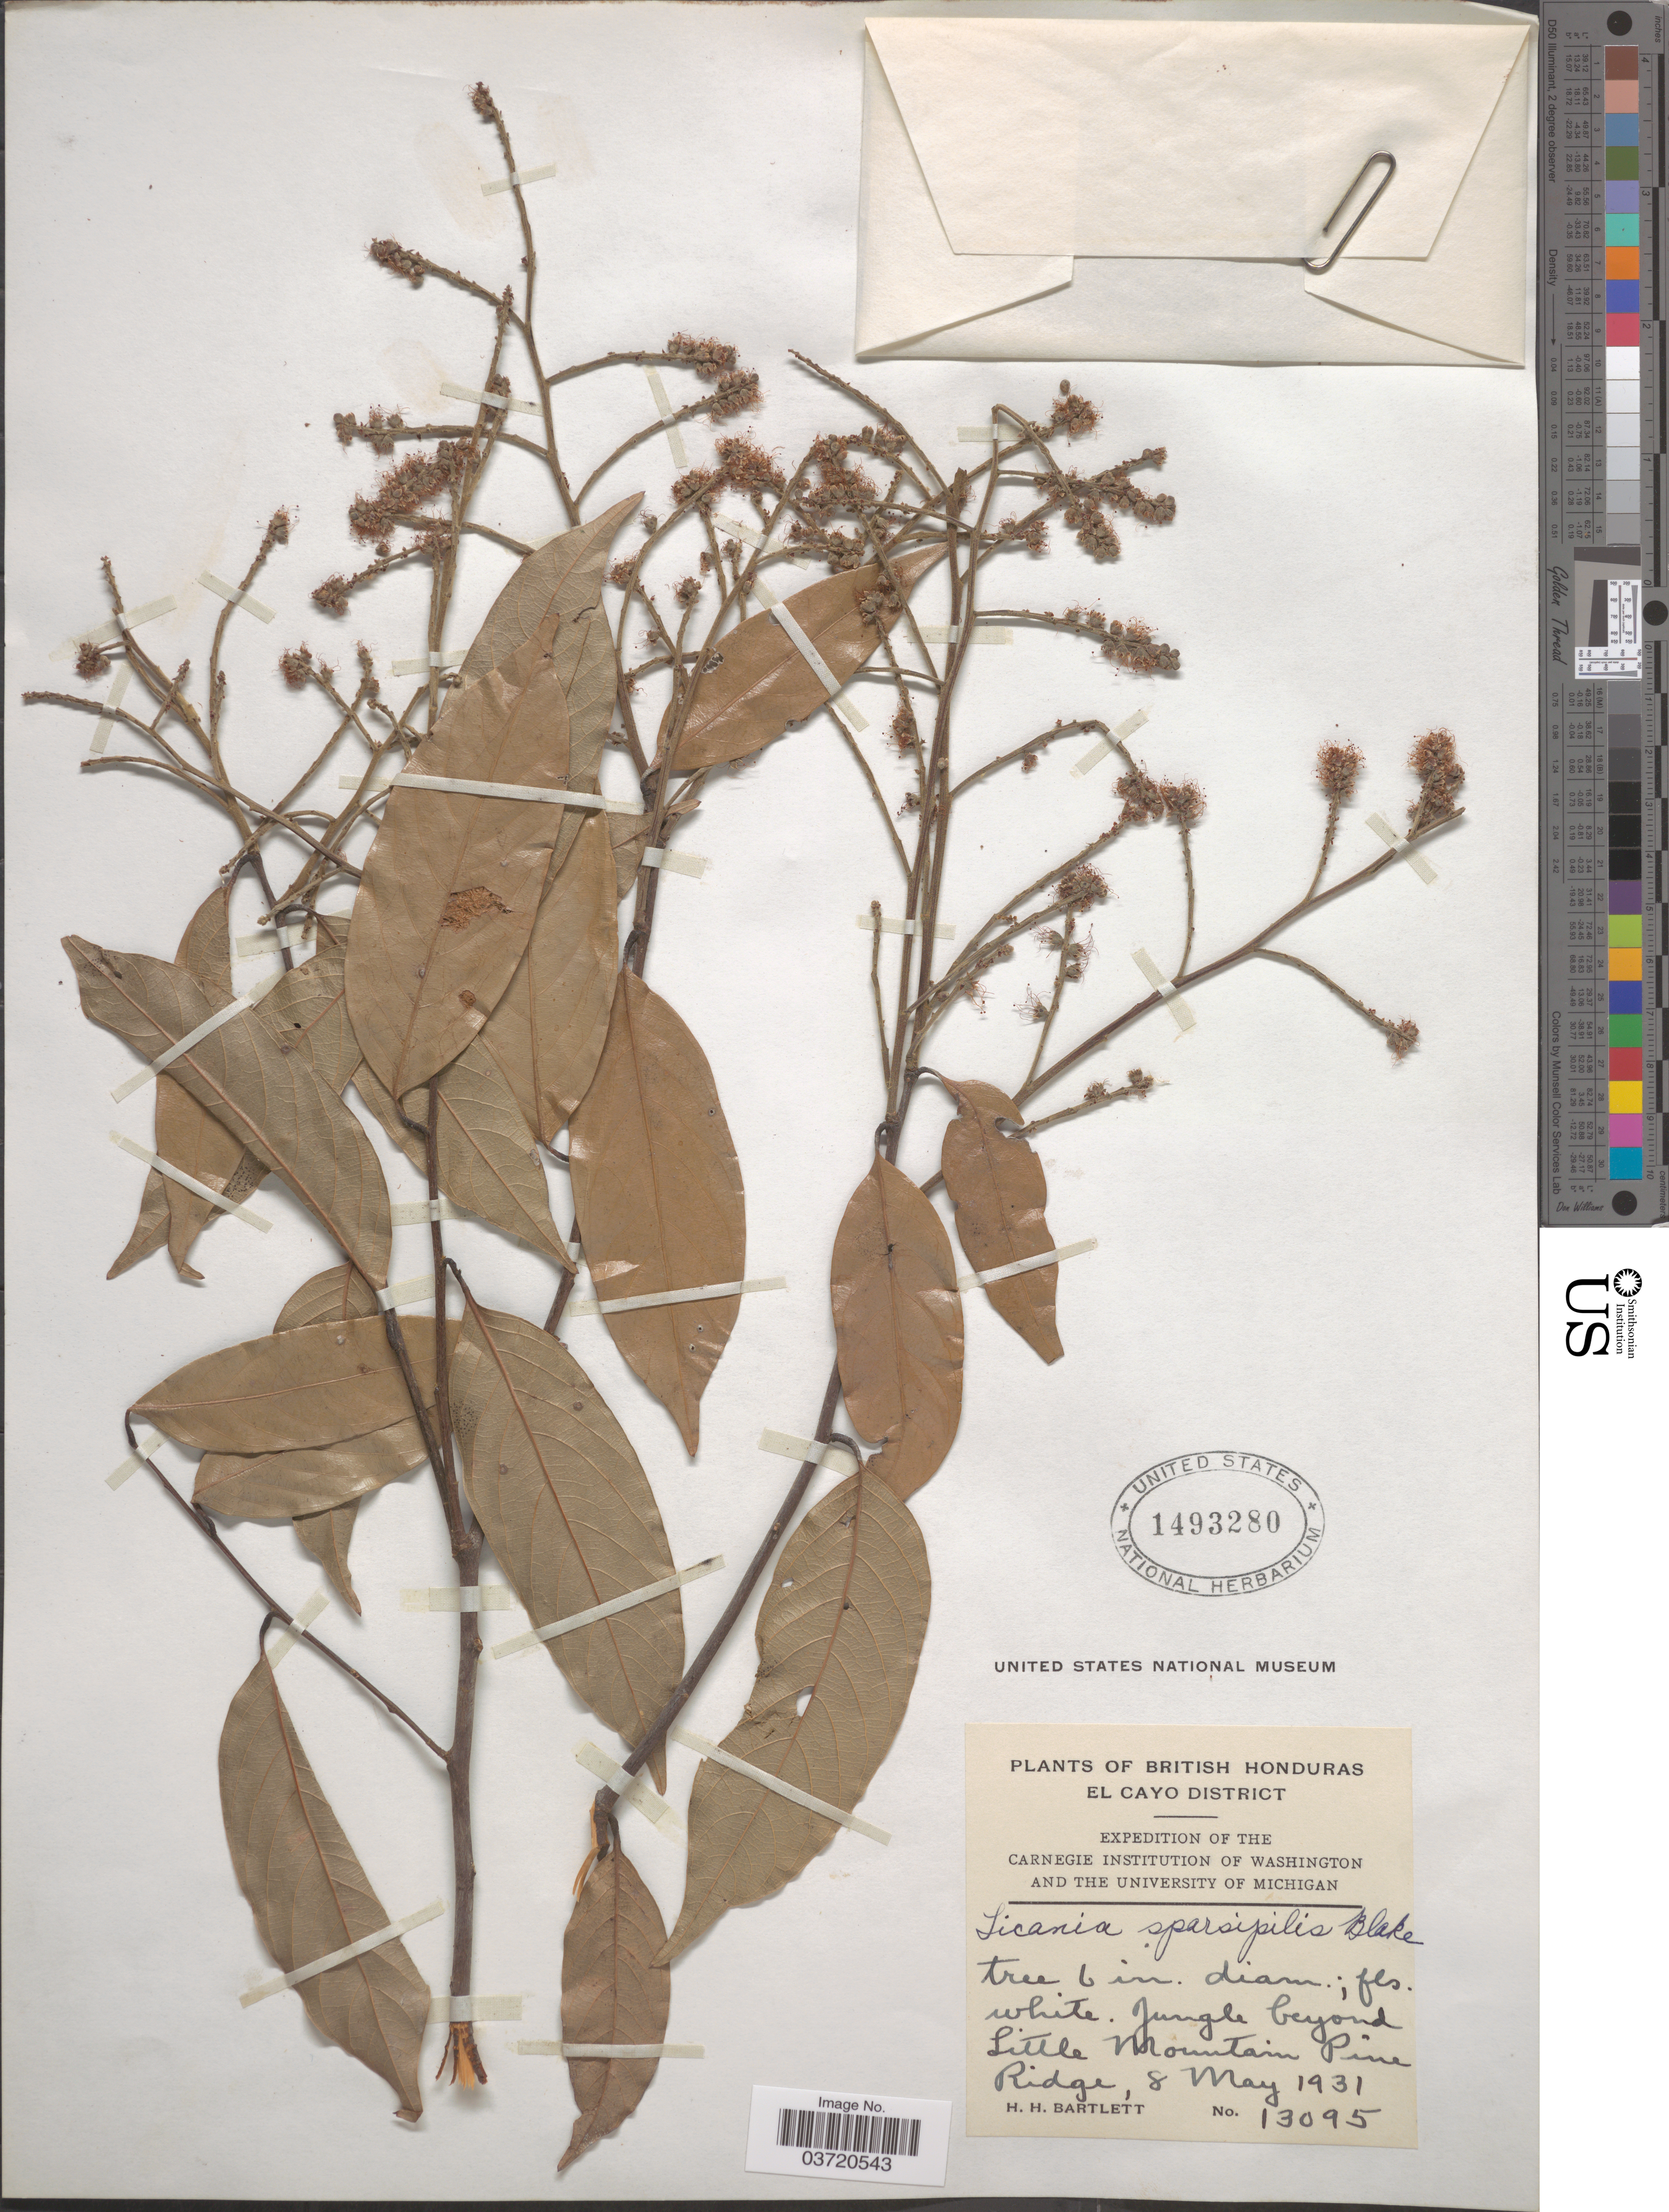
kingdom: Plantae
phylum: Tracheophyta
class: Magnoliopsida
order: Malpighiales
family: Chrysobalanaceae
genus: Leptobalanus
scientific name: Leptobalanus sparsipilis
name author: (S.F. Blake) Sothers & Prance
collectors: H. H. Bartlett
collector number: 13095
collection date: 1931-05-08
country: Belize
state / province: Cayo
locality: British Honduras. El Cayo District. Jungle beyond Little Mountain Pine Ridge.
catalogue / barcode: US 1493280